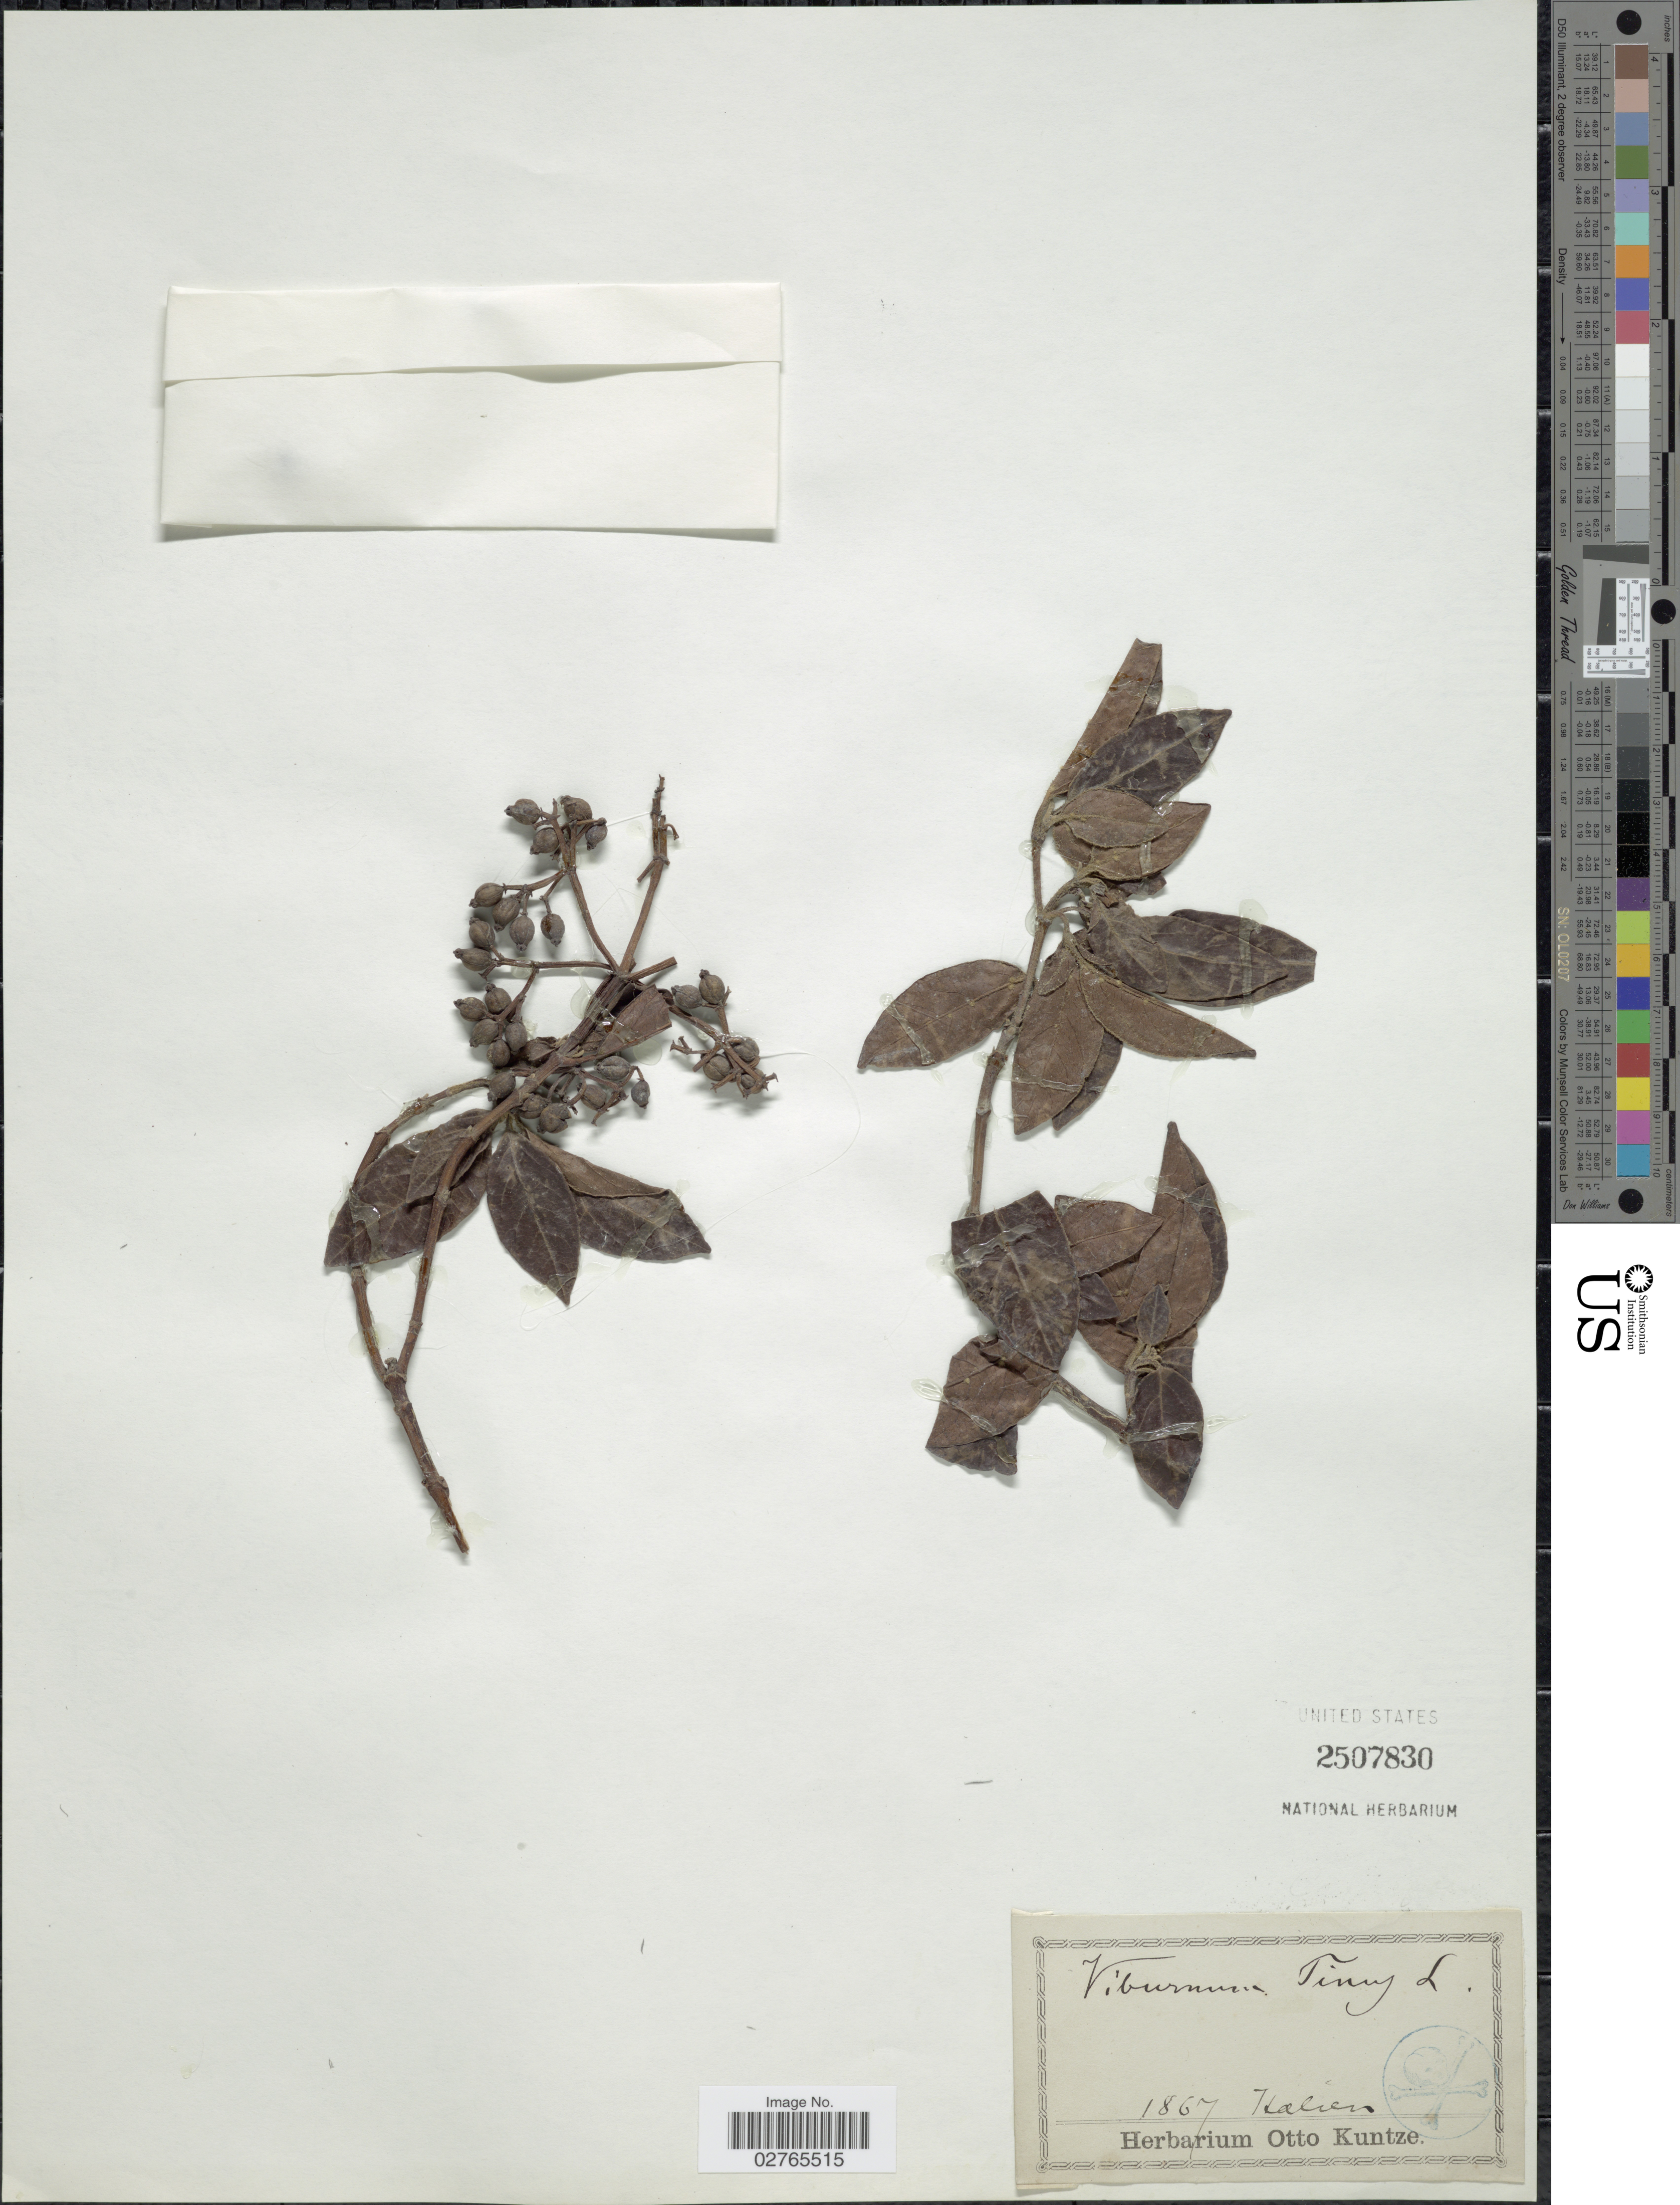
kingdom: Plantae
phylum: Tracheophyta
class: Magnoliopsida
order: Dipsacales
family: Viburnaceae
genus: Viburnum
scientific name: Viburnum tinus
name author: L.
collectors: ex herb. Otto Kuntze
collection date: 1867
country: Italy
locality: Italien [interpreted; Kalien? Halien?]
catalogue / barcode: US 2507830